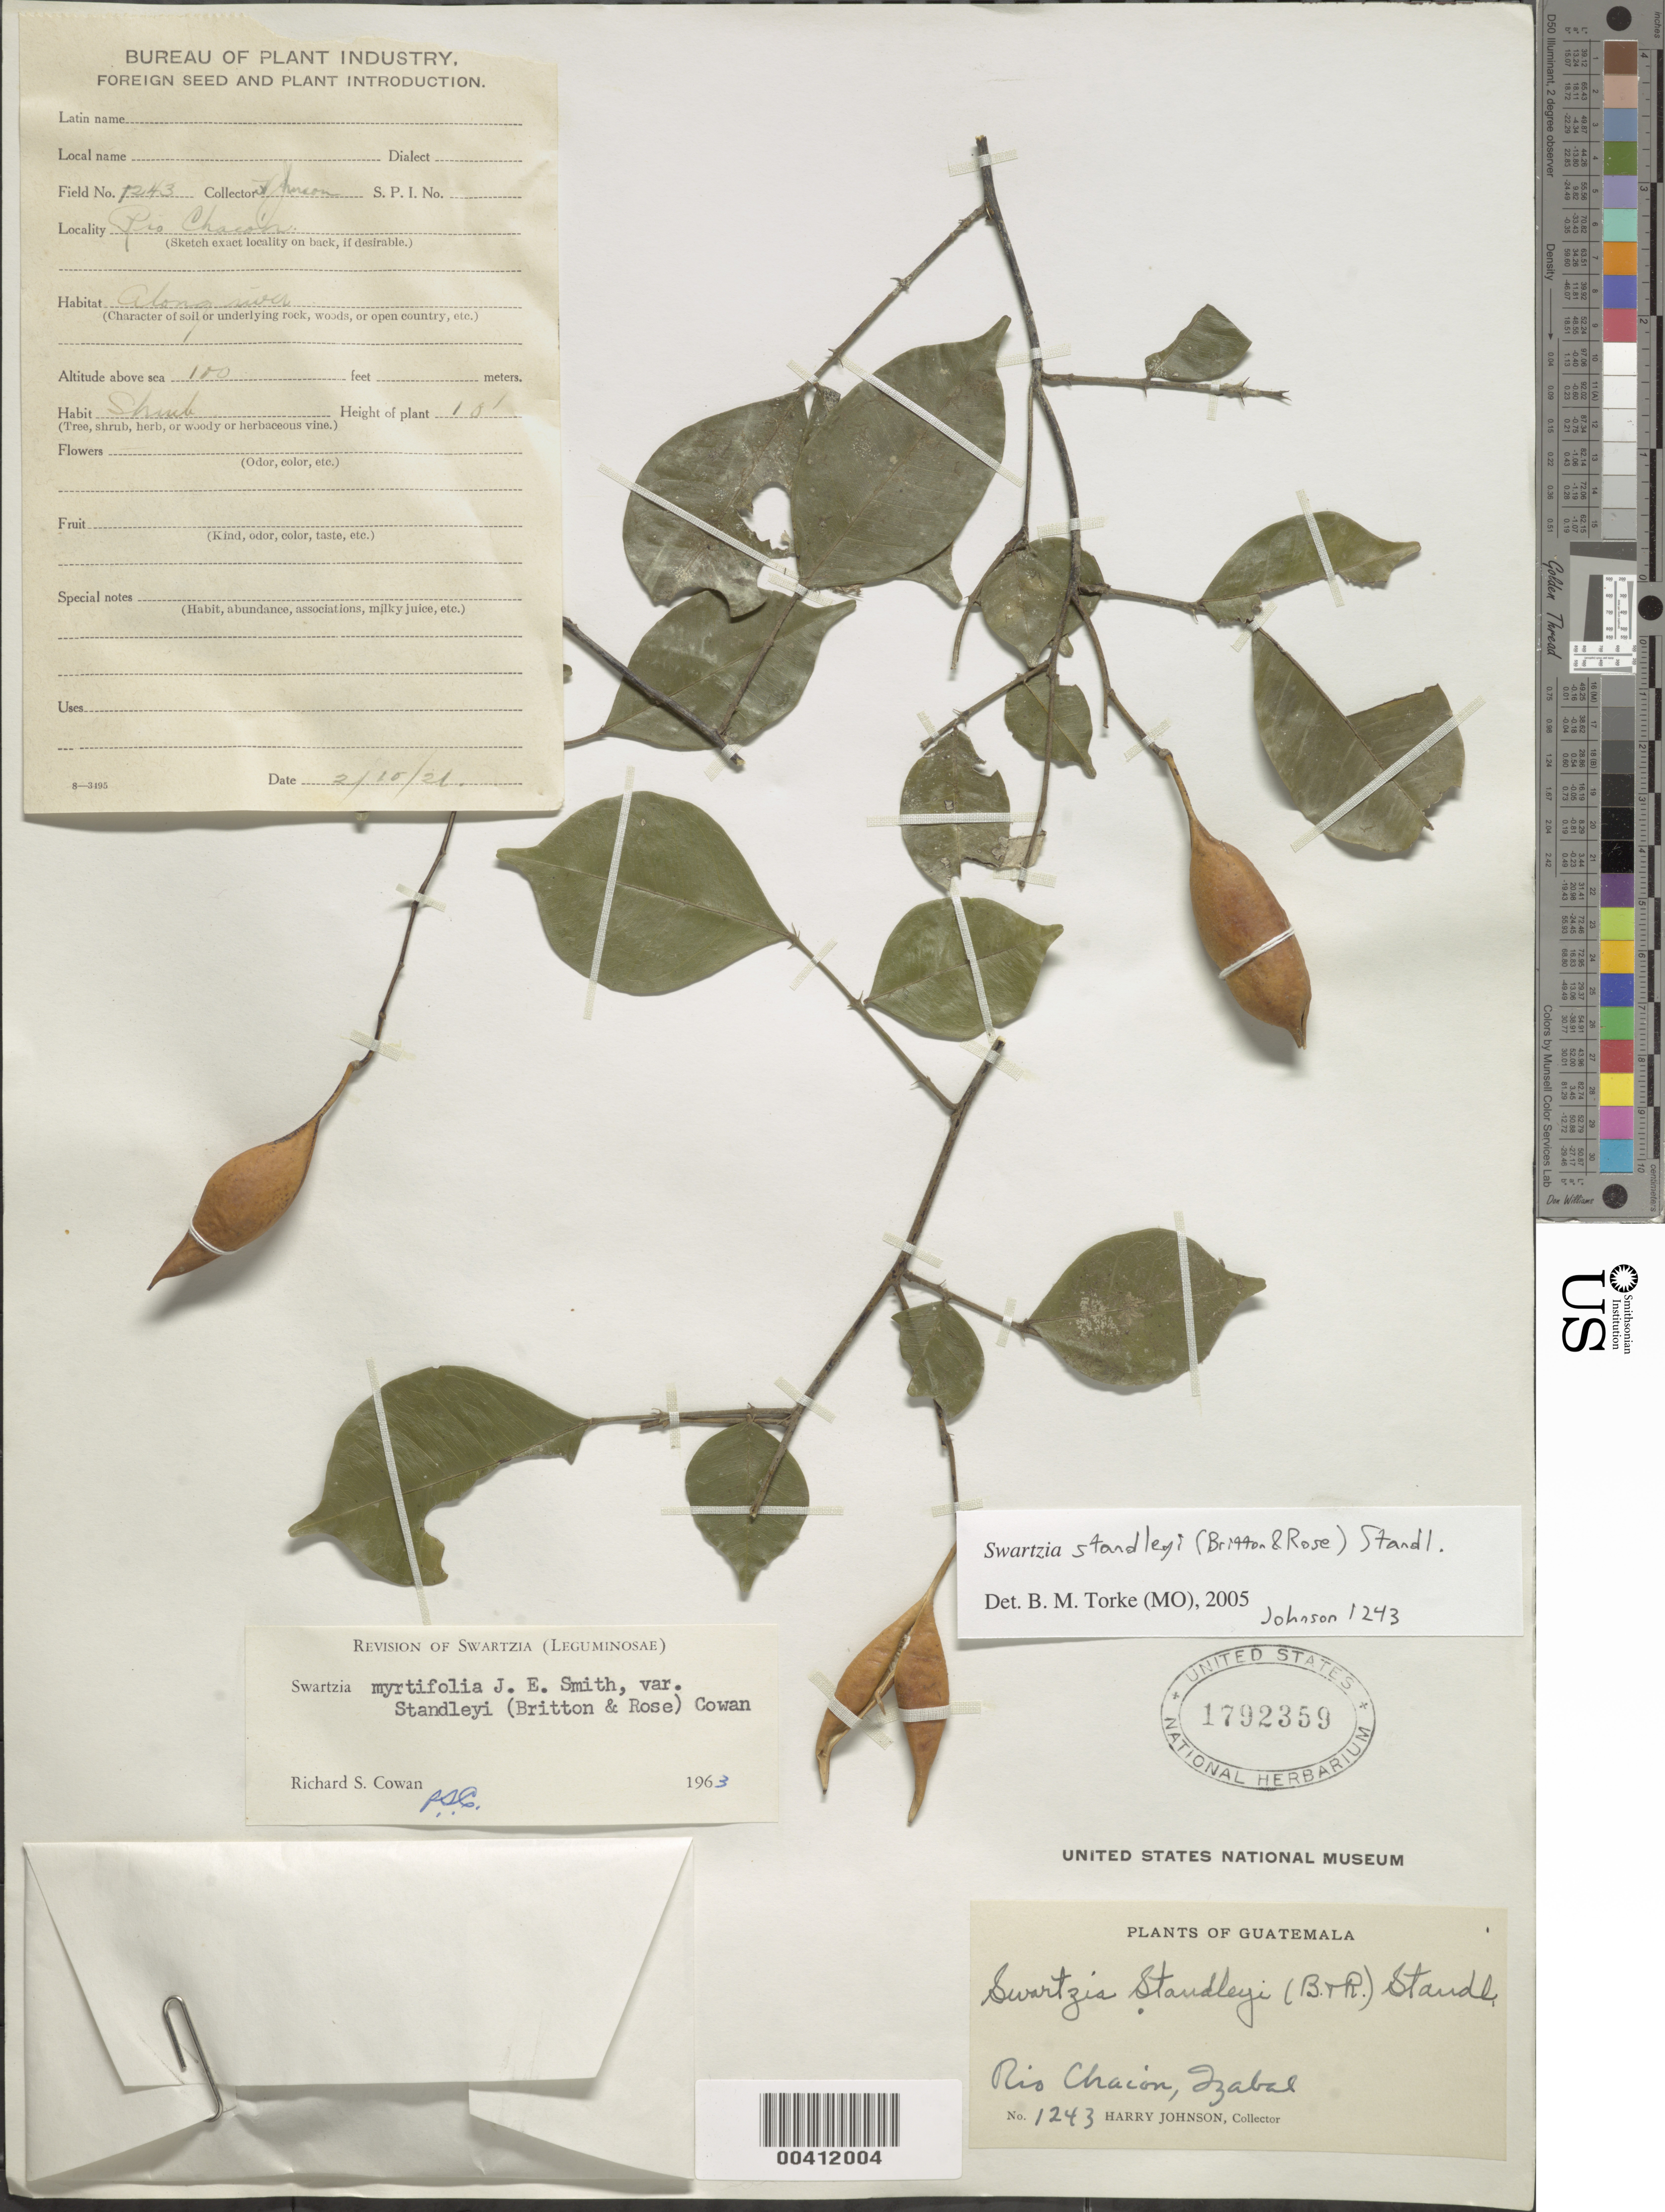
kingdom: Plantae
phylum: Tracheophyta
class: Magnoliopsida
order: Fabales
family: Fabaceae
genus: Swartzia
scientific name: Swartzia standleyi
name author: (Britton & Rose) Standl.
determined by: Cowan, R. S.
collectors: H. Johnson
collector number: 1243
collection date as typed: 10 Feb 1921 or 02 Oct 1921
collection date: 1921-02-10 or 1921-10-02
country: Guatemala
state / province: Izabal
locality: Rio Chacon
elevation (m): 30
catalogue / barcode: US 1792359